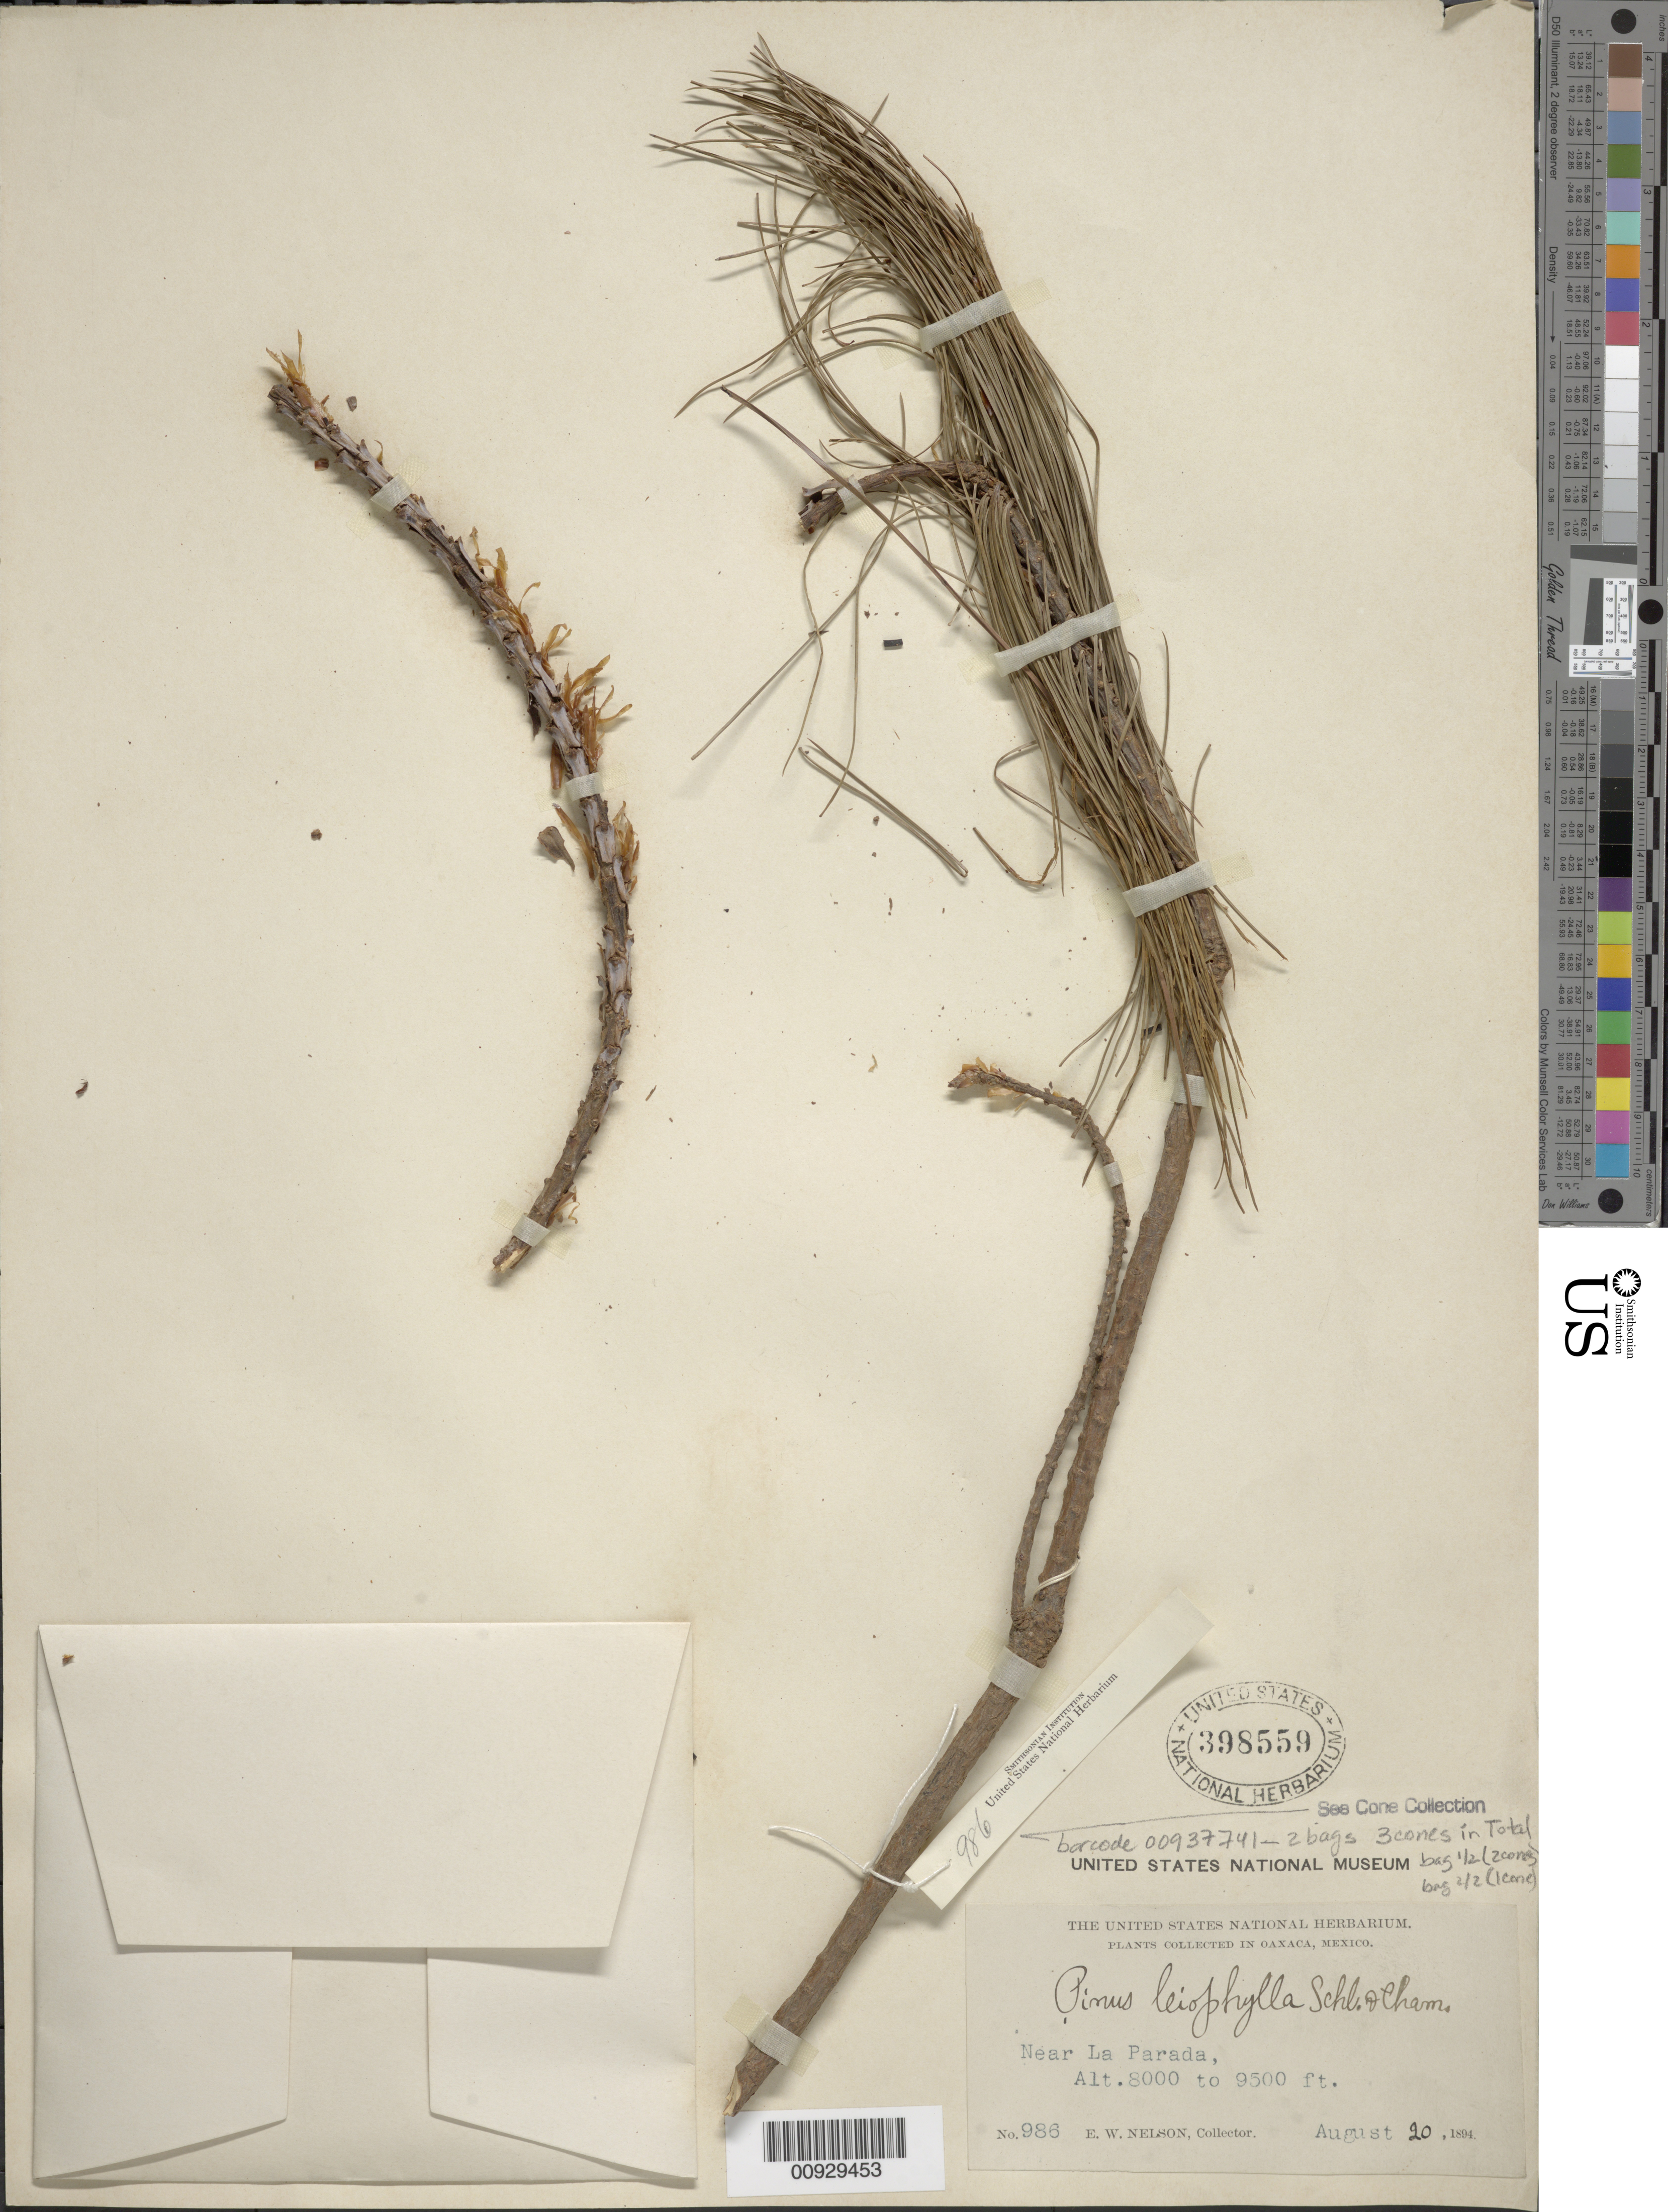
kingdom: Plantae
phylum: Tracheophyta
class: Pinopsida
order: Pinales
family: Pinaceae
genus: Pinus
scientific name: Pinus leiophylla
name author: Schiede ex Schltdl. & Cham.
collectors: E. W. Nelson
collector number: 986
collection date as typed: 20 Aug 1894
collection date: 1894-08-20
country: Mexico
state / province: Oaxaca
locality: Near La Parada.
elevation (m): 2438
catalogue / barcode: US 398559